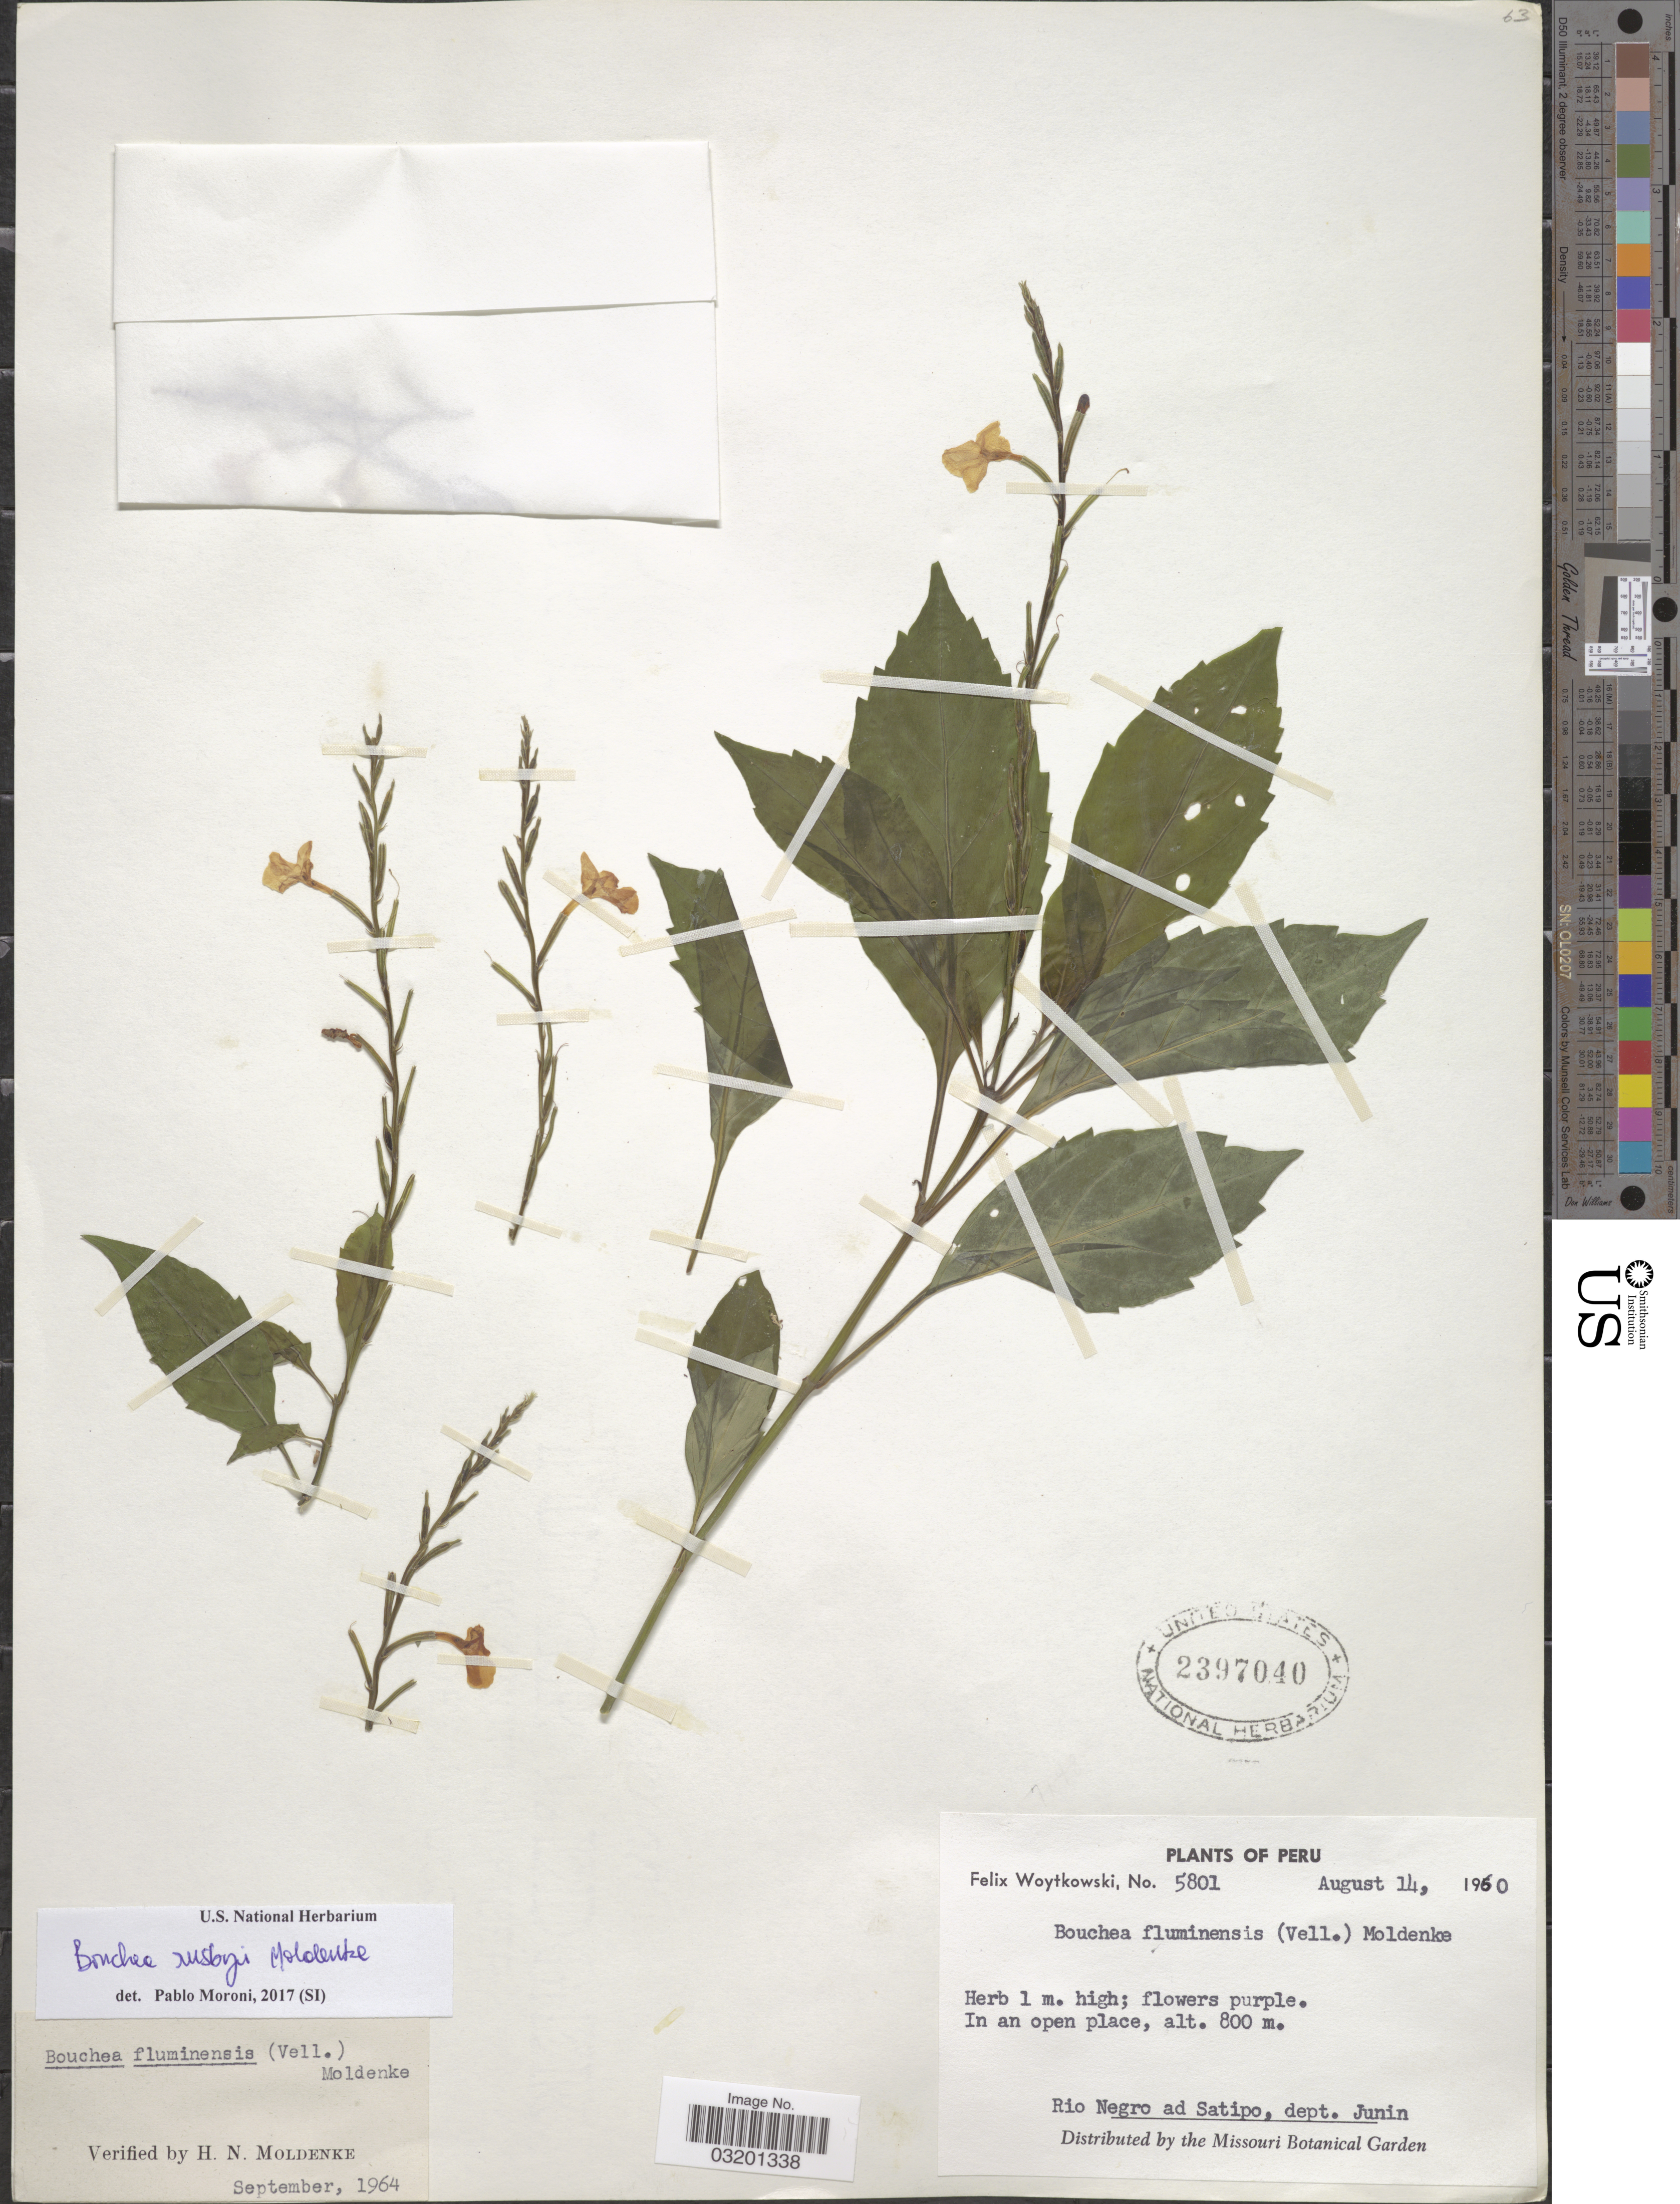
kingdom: Plantae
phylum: Tracheophyta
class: Magnoliopsida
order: Lamiales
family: Verbenaceae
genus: Bouchea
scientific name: Bouchea rusbyi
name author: Moldenke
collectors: F. Woytkowski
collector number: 5801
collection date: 1960-08-14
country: Peru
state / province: Junín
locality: Rio Negro ad Satipo, dept. Junin.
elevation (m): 800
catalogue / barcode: US 2397040